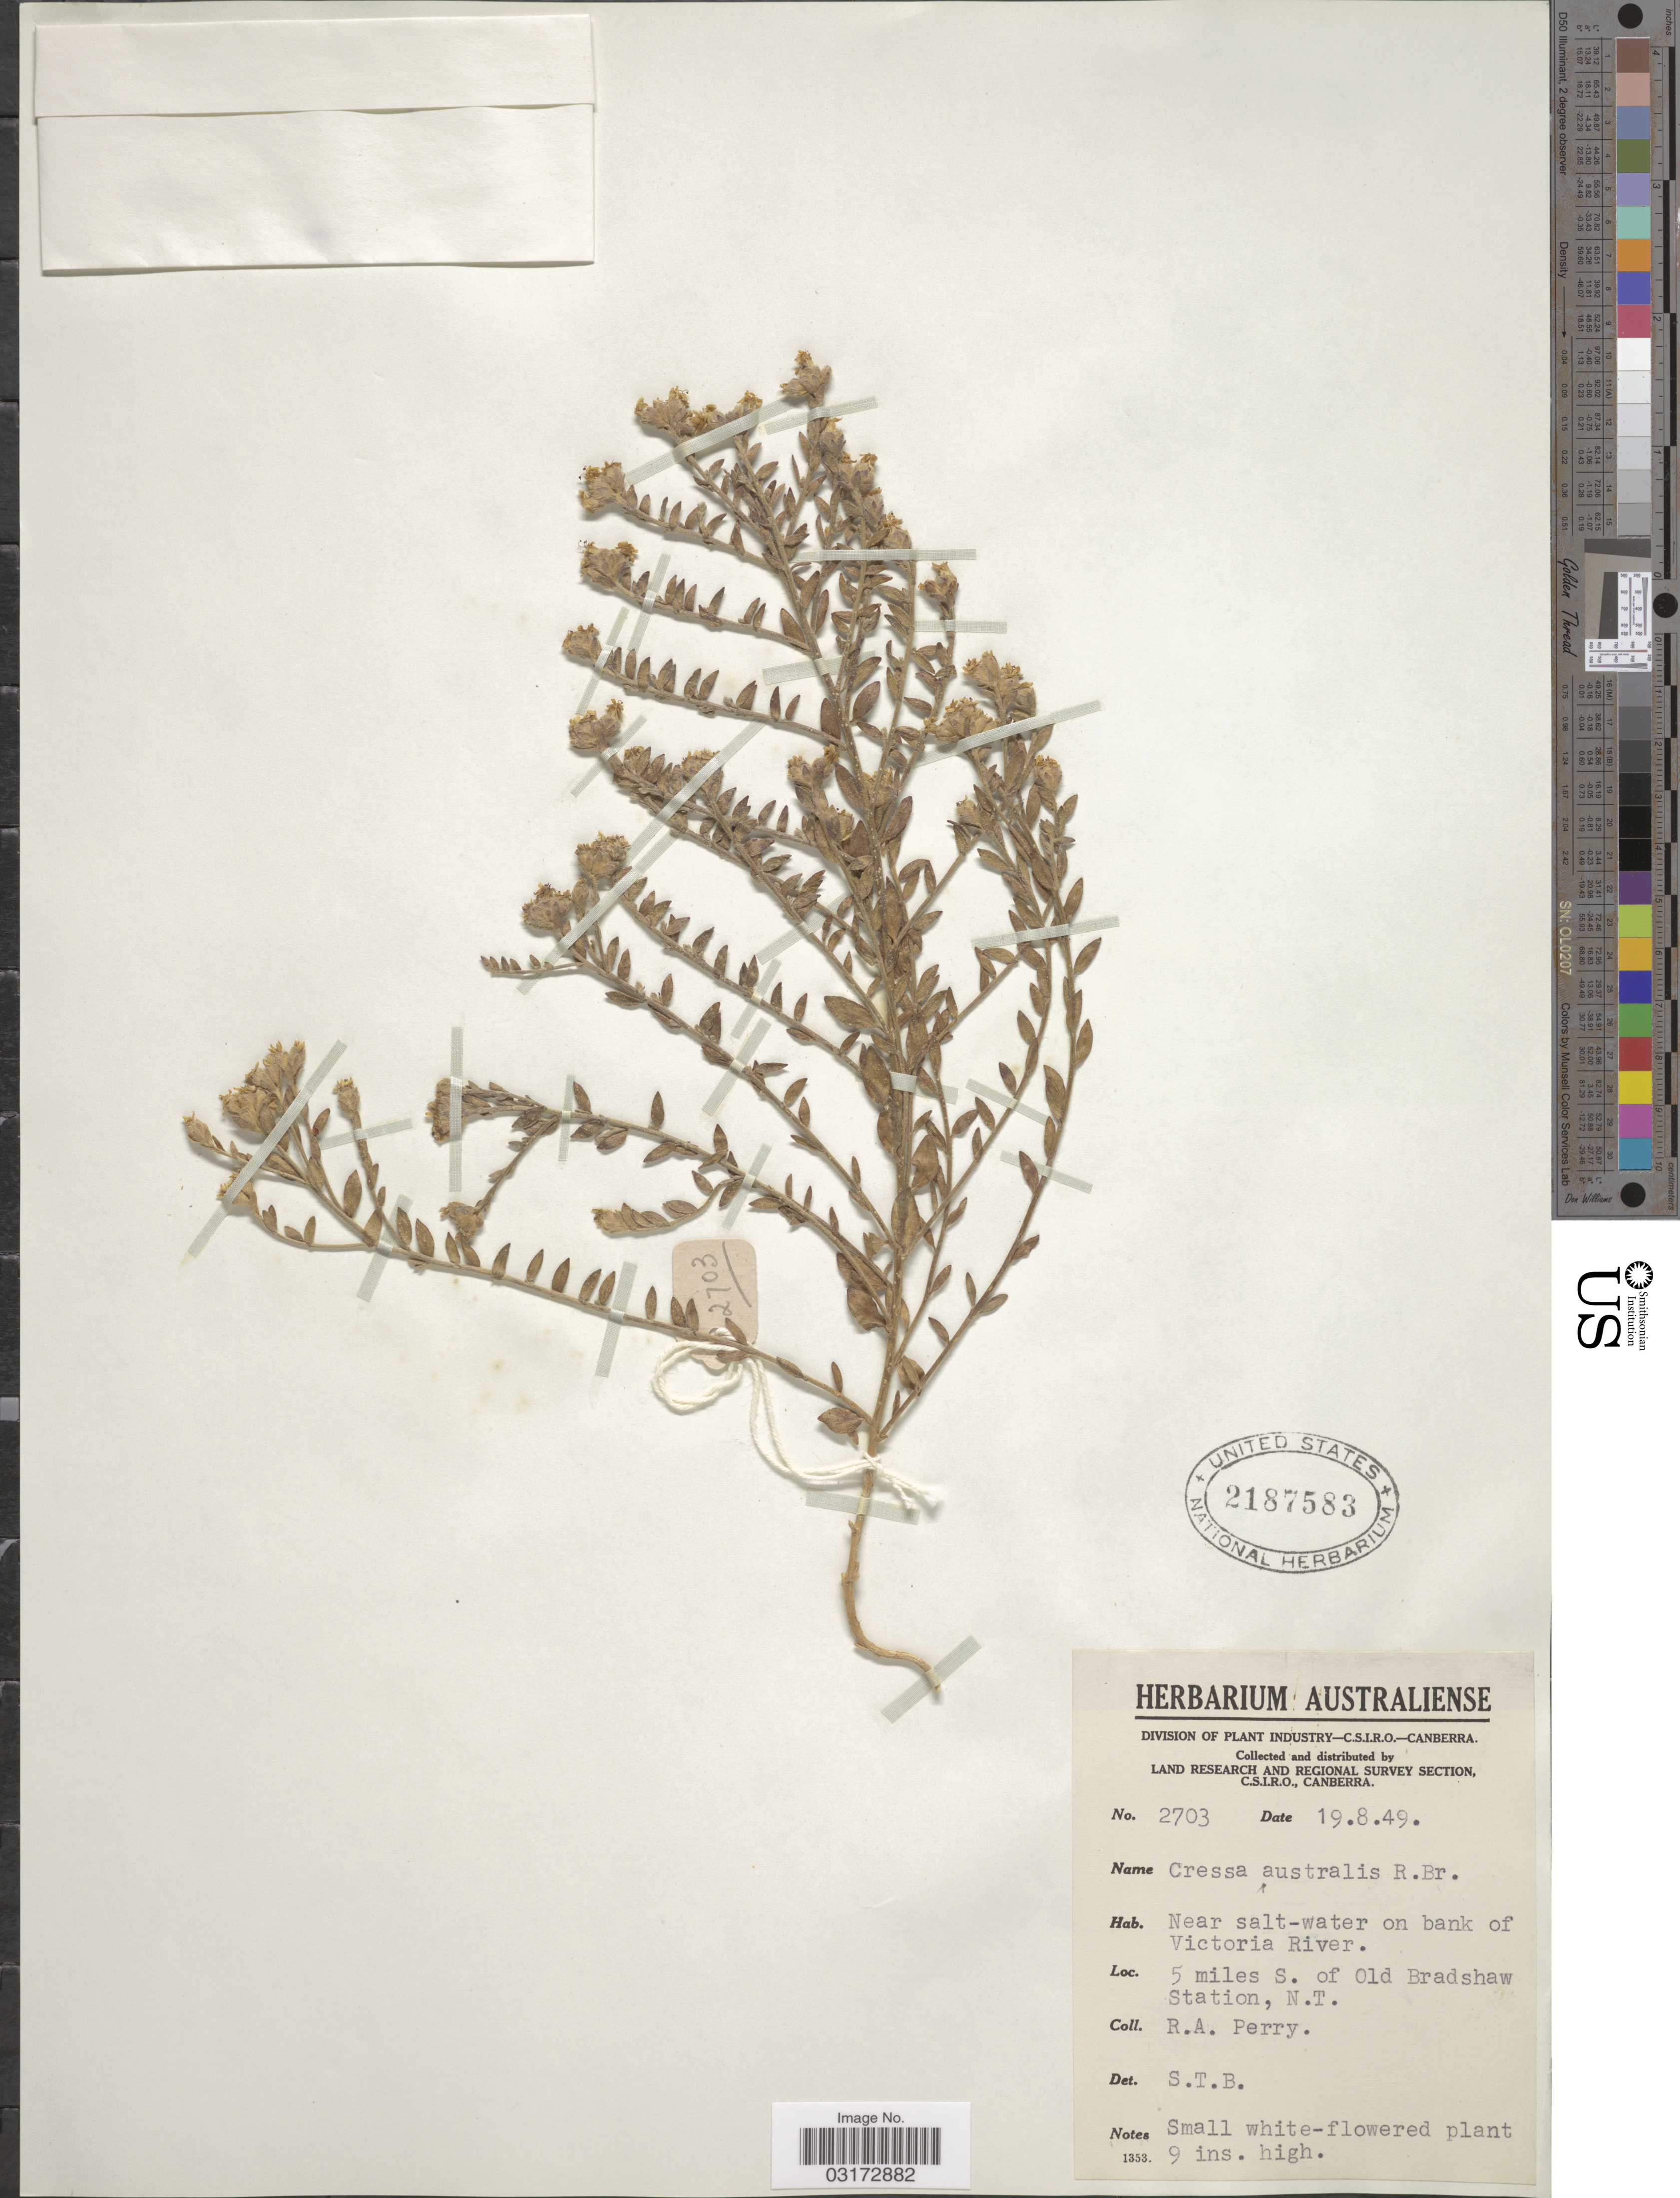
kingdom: Plantae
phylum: Tracheophyta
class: Magnoliopsida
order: Solanales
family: Convolvulaceae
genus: Cressa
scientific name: Cressa australis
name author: R. Br.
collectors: Perry, R. A.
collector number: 2703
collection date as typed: Transcribed d/m/y: 19/8/49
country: Australia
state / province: Northern Territory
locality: Near salt-water on bank of Victoria River. 5 miles S. of Old Bradshaw Station, N.T.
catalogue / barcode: US 2187583